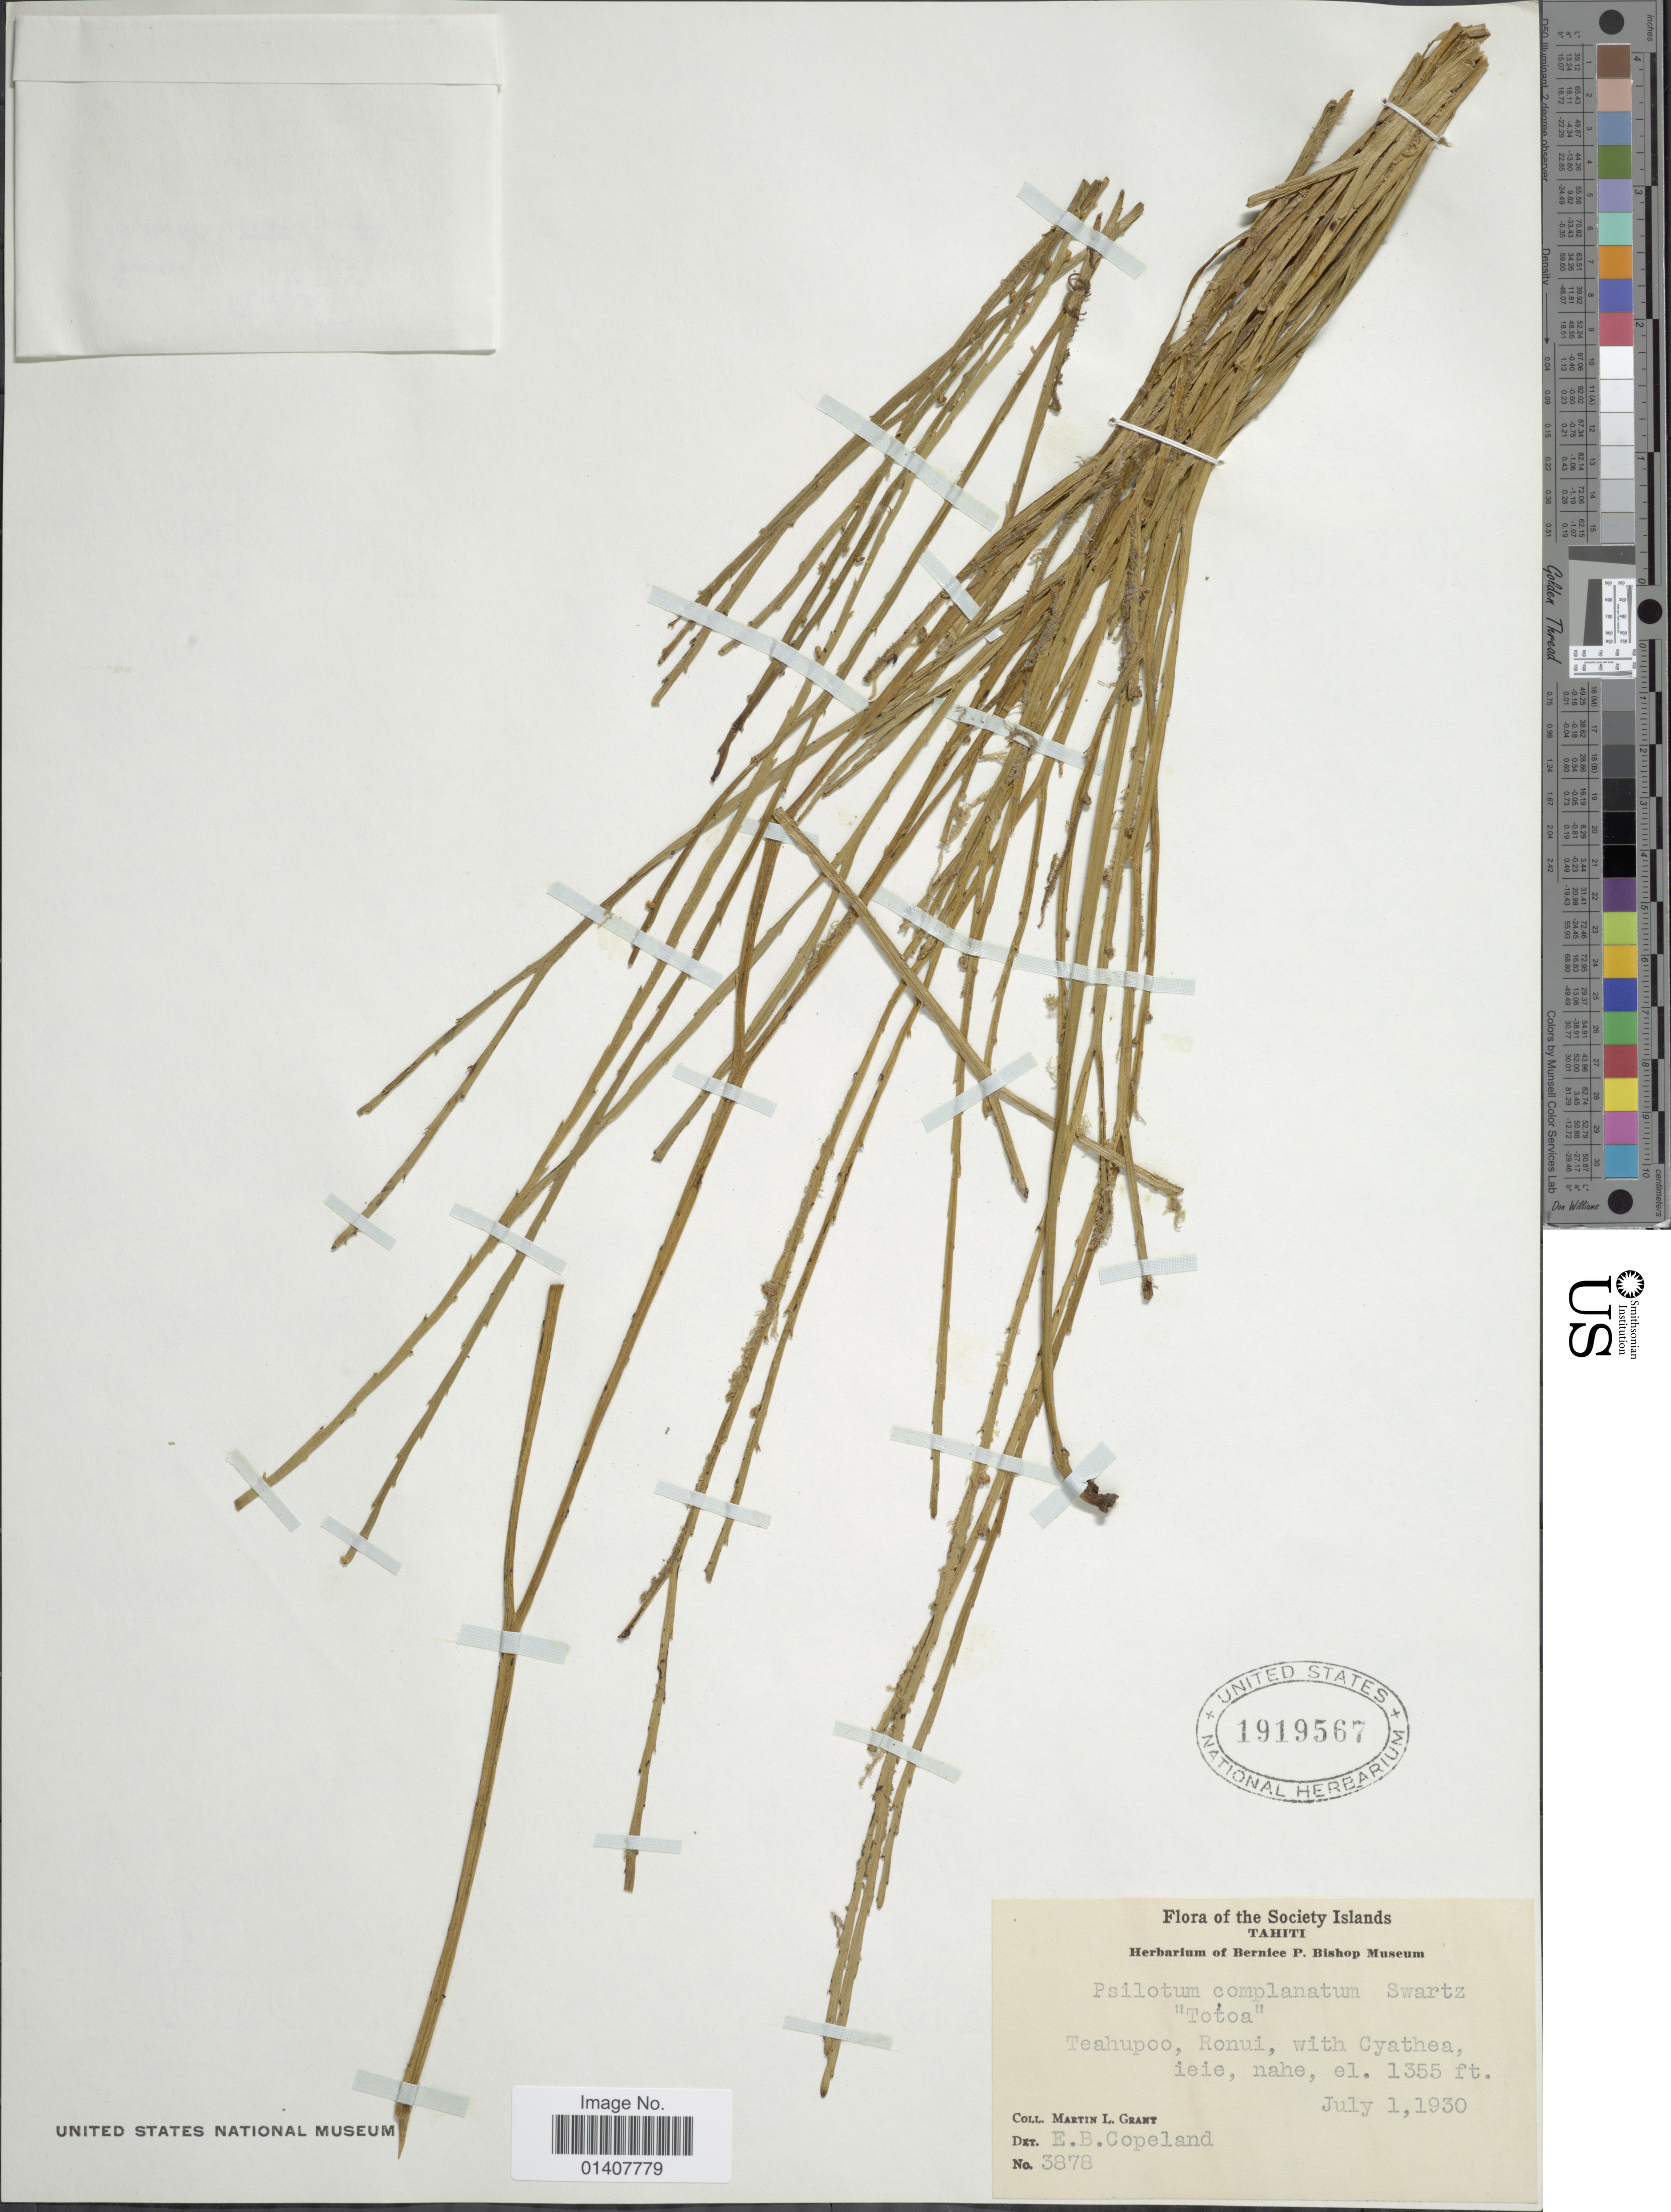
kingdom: Plantae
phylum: Tracheophyta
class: Polypodiopsida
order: Psilotales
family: Psilotaceae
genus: Psilotum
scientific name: Psilotum complanatum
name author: Sw.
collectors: E. B. Copeland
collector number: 3878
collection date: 1930-07-01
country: French Polynesia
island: Tahiti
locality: Society Islands, Tahiti, Teahupoo, Ronui, with Cyathea, ieie, nahe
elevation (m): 413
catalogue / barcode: US 1919567